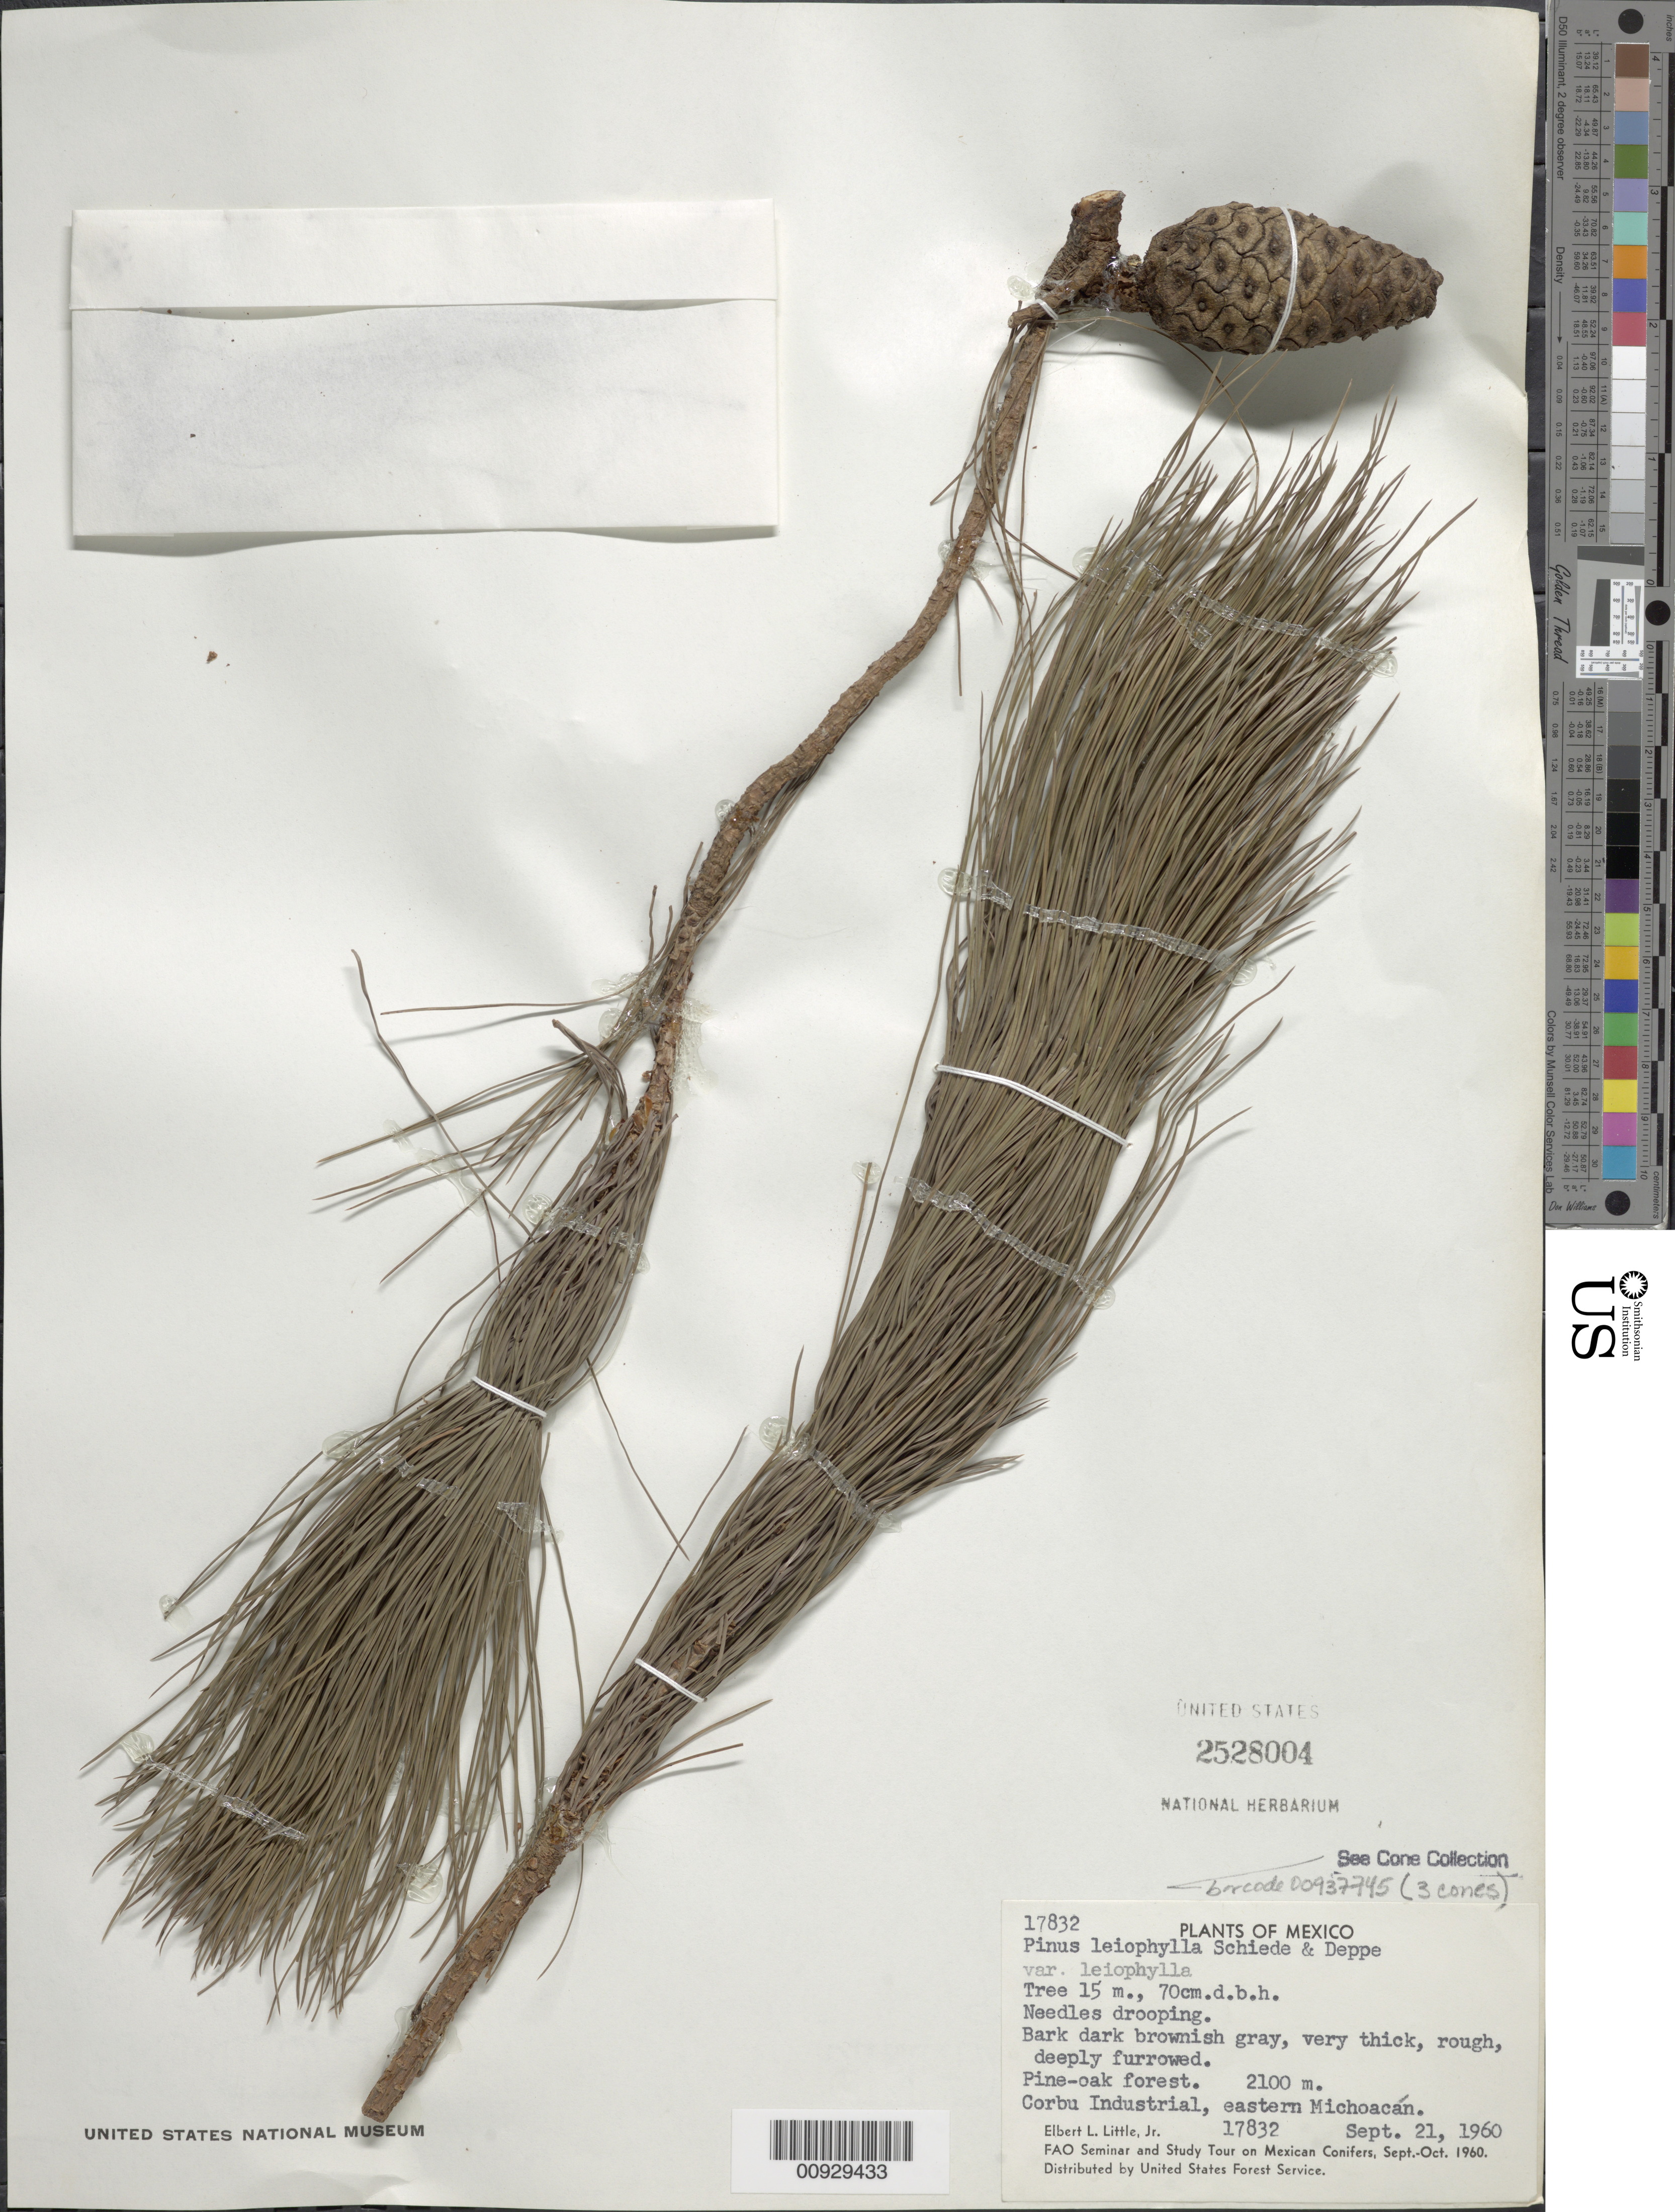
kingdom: Plantae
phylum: Tracheophyta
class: Pinopsida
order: Pinales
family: Pinaceae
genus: Pinus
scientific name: Pinus leiophylla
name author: Schiede ex Schltdl. & Cham.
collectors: E. L. Little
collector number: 17832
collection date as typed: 21 Sep 1960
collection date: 1960-09-21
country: Mexico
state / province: Michoacán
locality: Corbu Industrial, eastern Michoacán.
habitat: Pine-oak forest.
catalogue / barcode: US 2528004